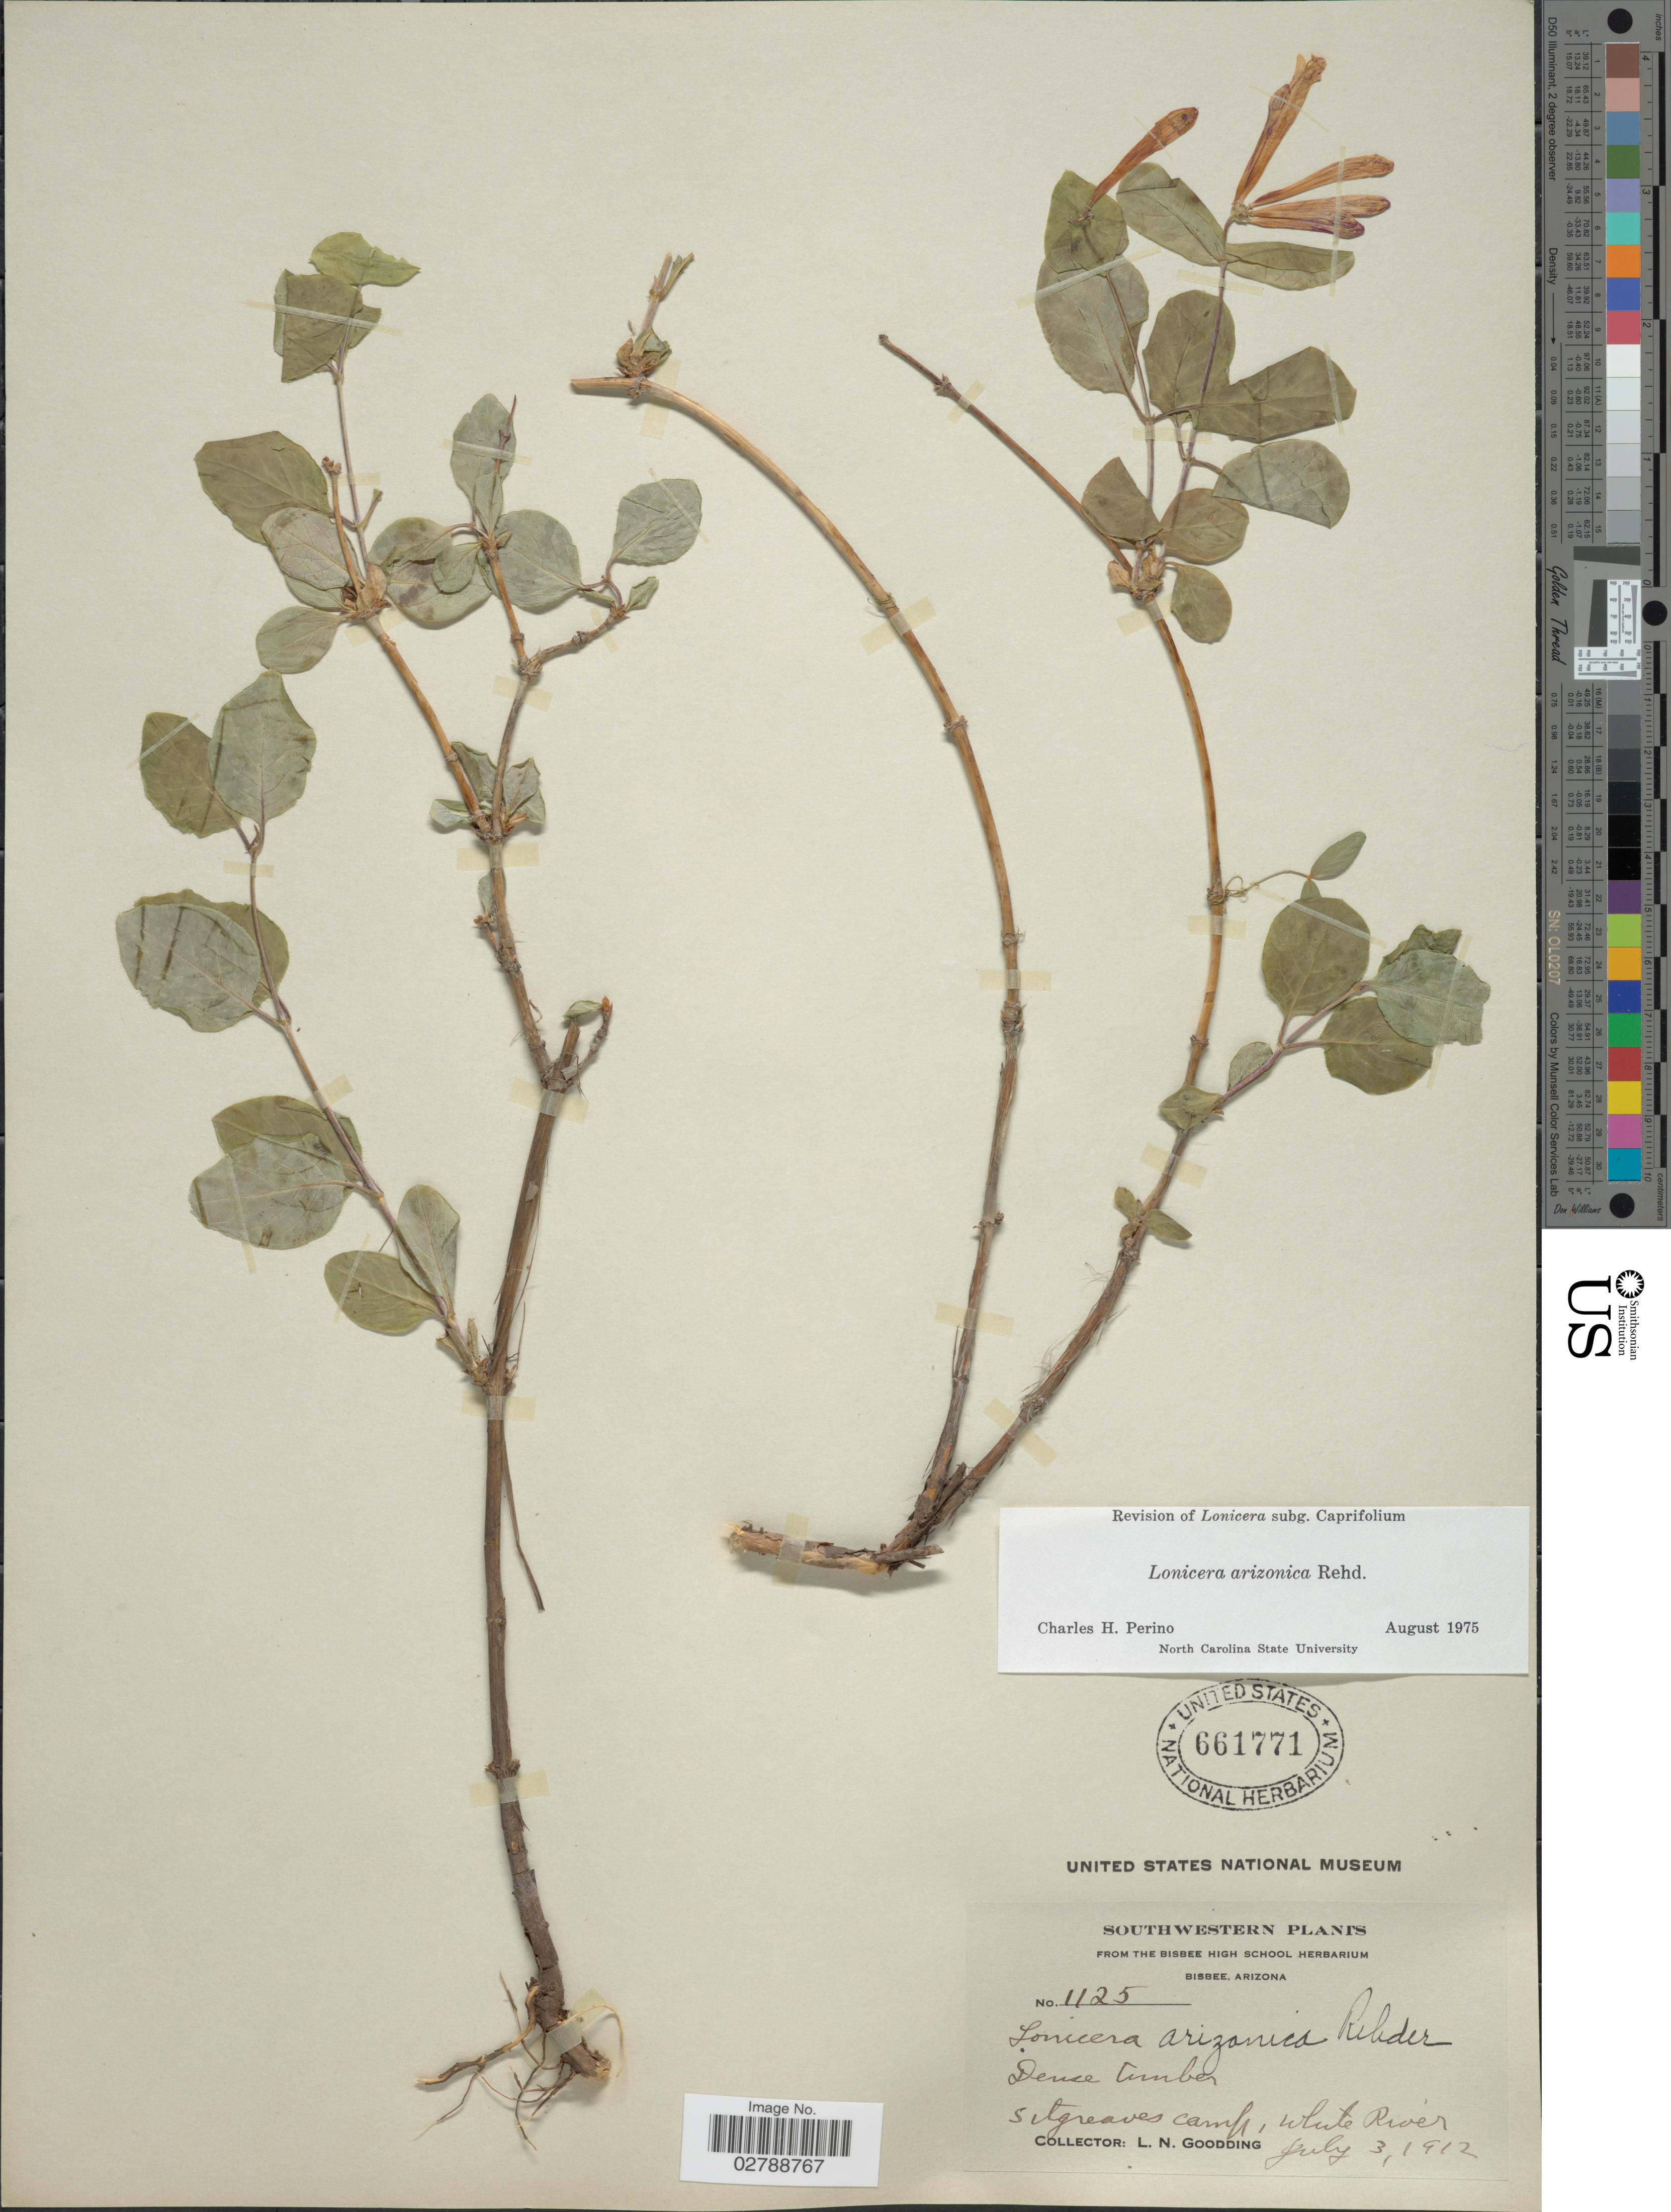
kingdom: Plantae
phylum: Tracheophyta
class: Magnoliopsida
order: Dipsacales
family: Caprifoliaceae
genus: Lonicera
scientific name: Lonicera arizonica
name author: Rehder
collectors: L. N. Goodding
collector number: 1125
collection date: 1912-07-03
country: United States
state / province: Arizona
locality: Bisbee. Silgreaves Camp, white River.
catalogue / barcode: US 661771